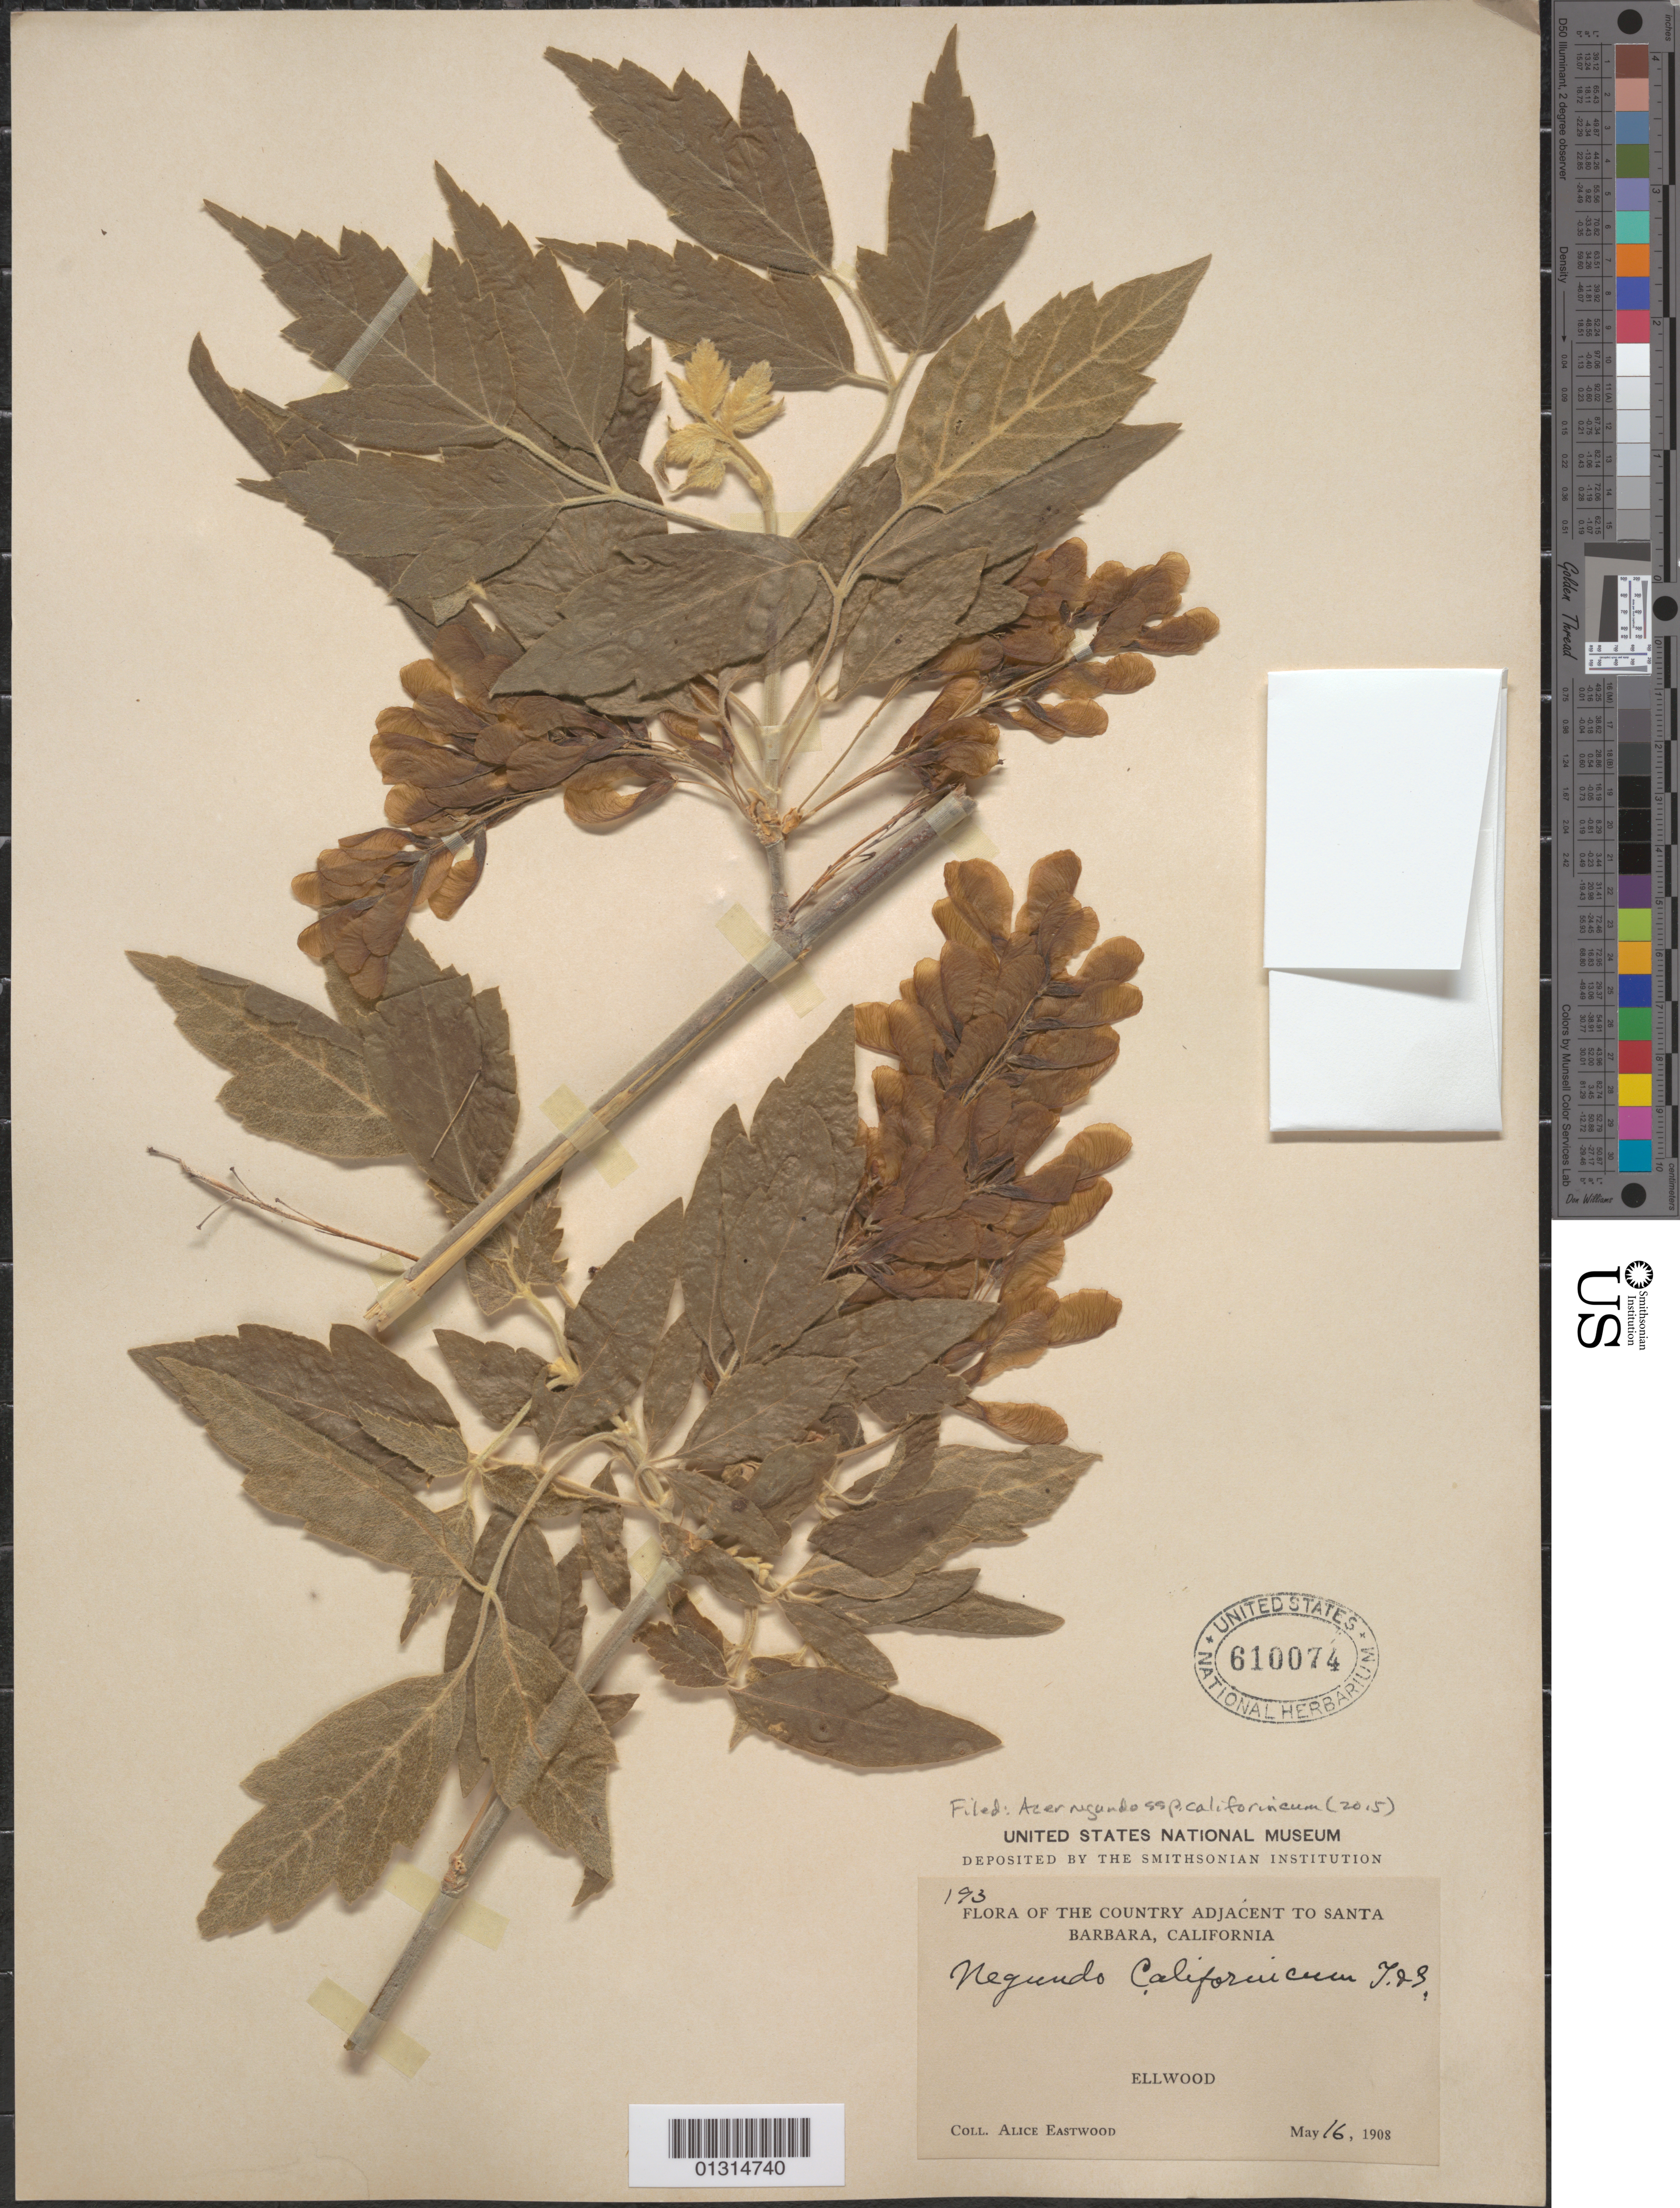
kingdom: Plantae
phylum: Tracheophyta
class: Magnoliopsida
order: Sapindales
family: Sapindaceae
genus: Acer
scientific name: Acer negundo subsp. californicum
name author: (Torr. & A. Gray) Wesm.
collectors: A. Eastwood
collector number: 193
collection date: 1908-05-16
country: United States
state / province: California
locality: Ellwood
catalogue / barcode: US 610074